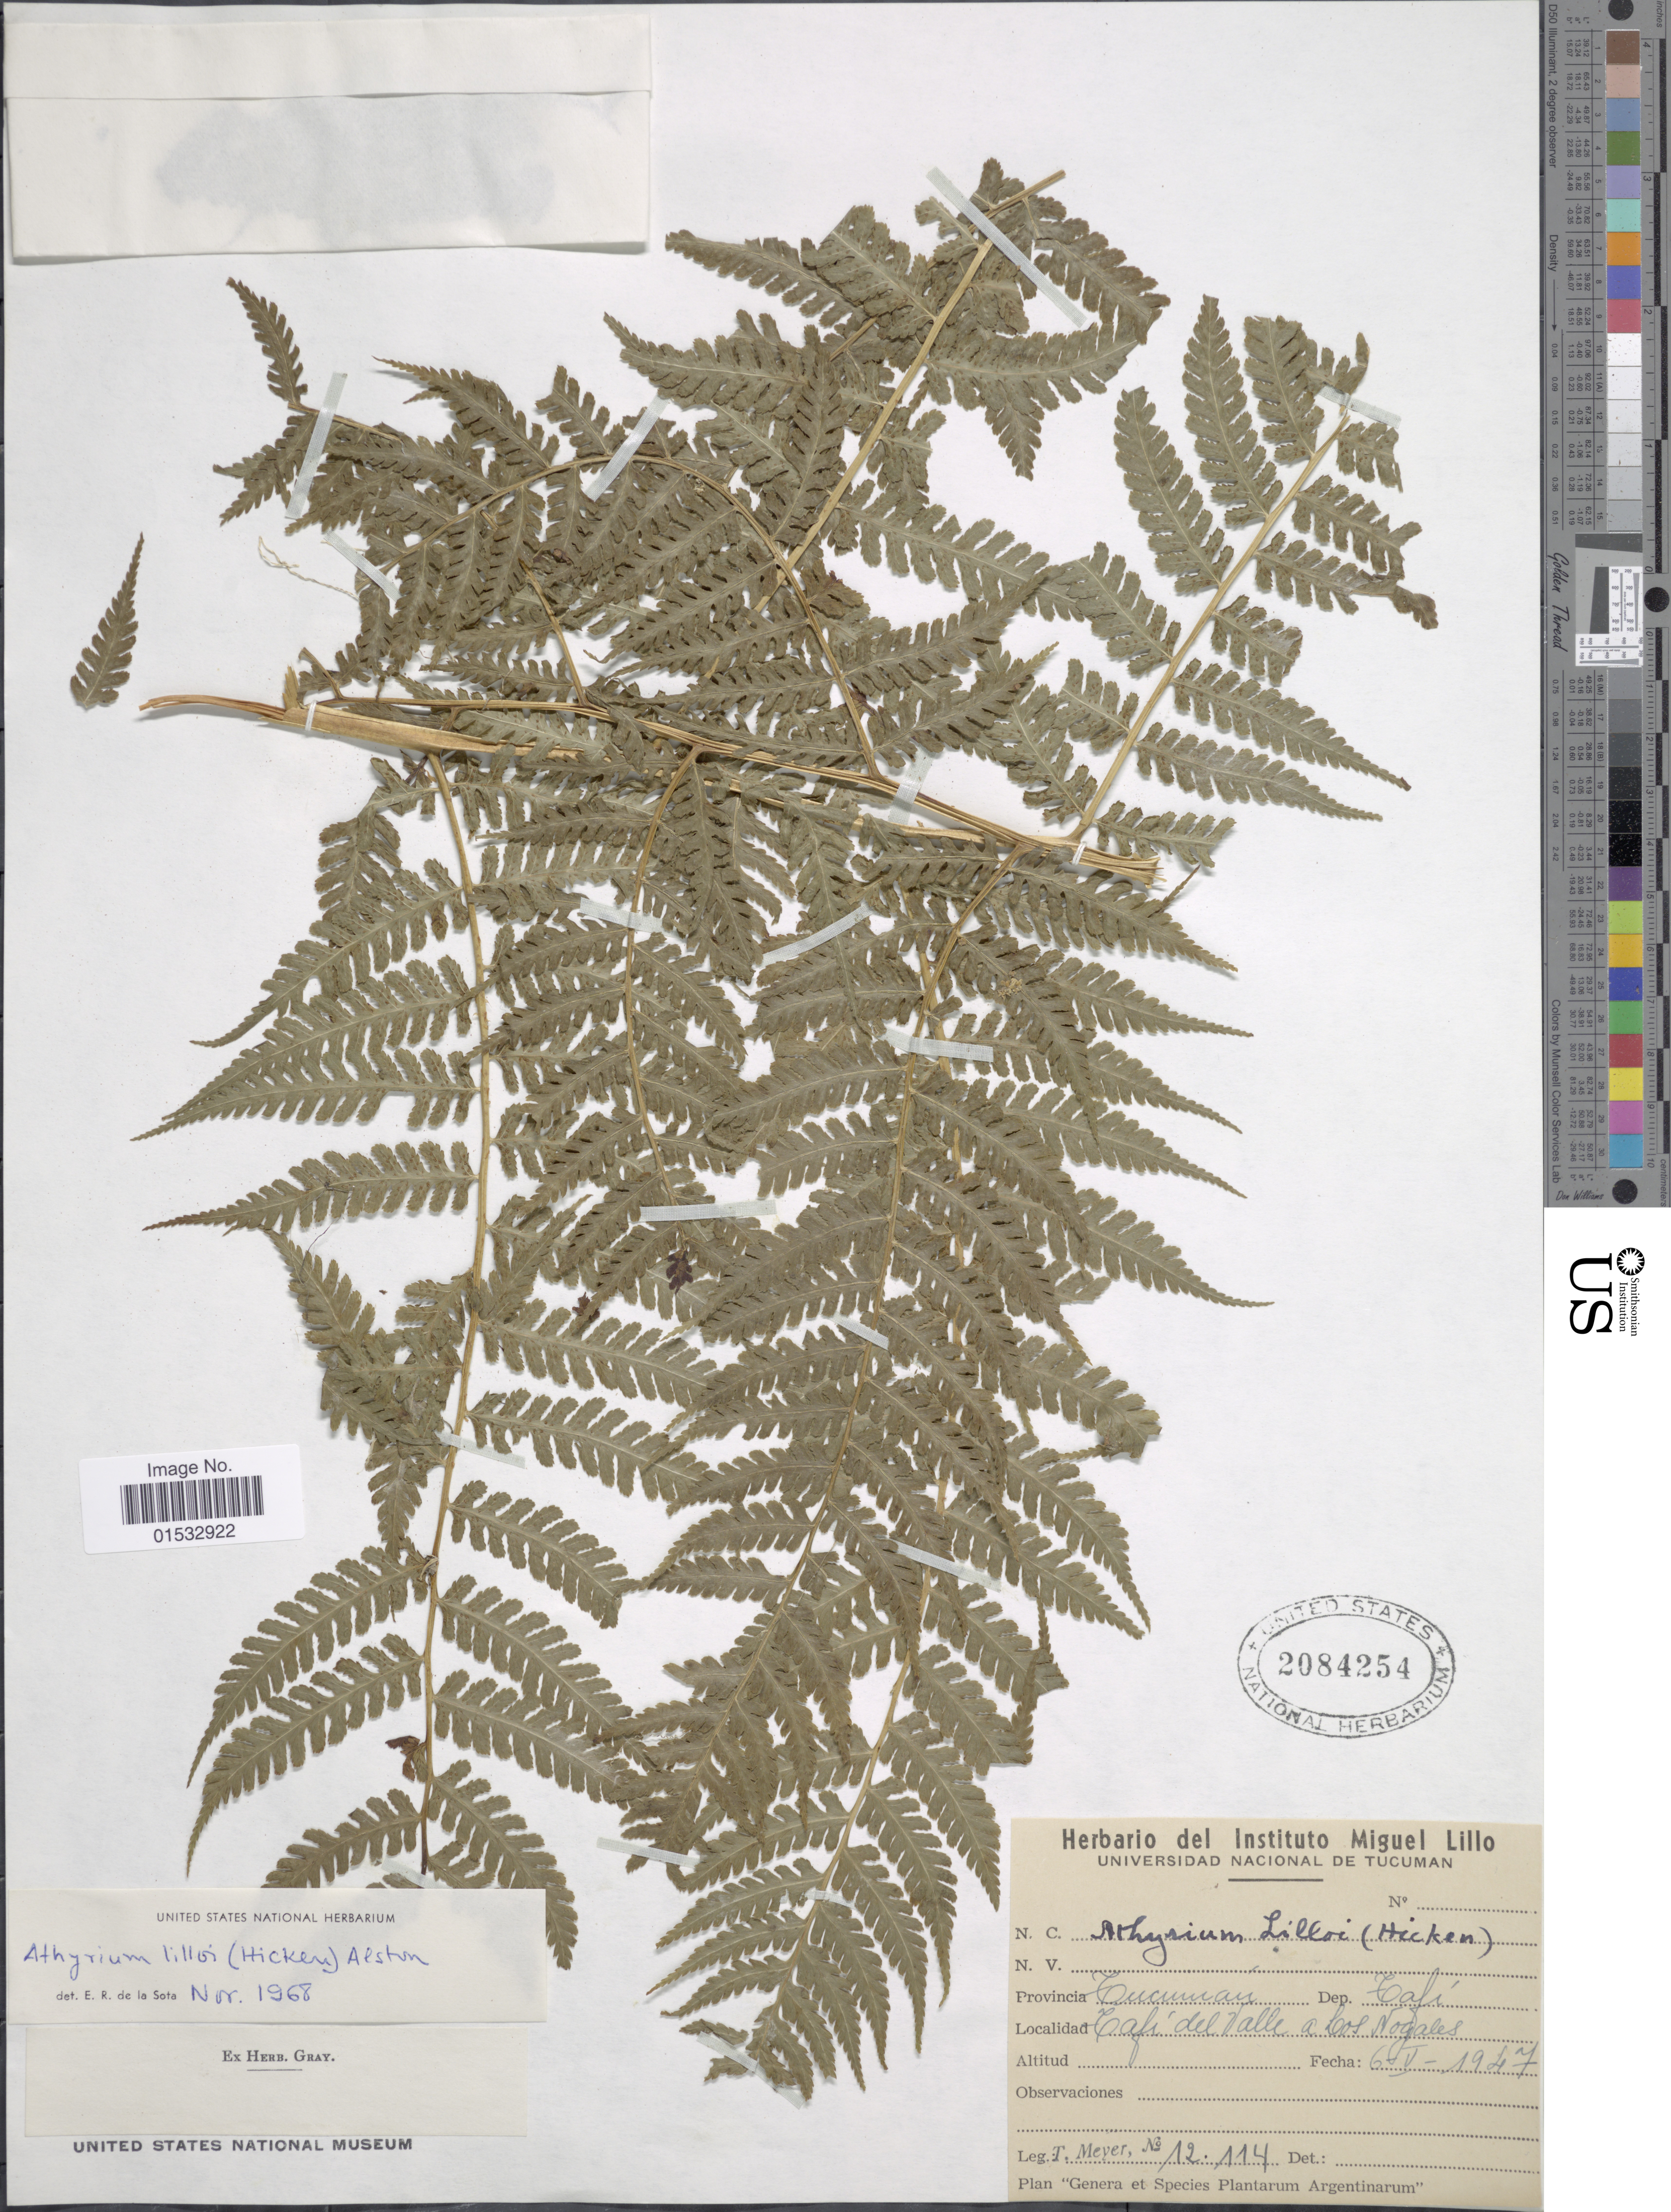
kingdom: Plantae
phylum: Tracheophyta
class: Polypodiopsida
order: Polypodiales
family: Athyriaceae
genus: Diplazium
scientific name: Diplazium lilloi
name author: (Hicken) R.M. Tryon & A.F. Tryon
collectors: T. Meyer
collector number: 12.114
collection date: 1947-05-06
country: Argentina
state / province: Tucuman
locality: Dep. Tafi. Tafi del Valle a los Nogales.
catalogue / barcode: US 2084254